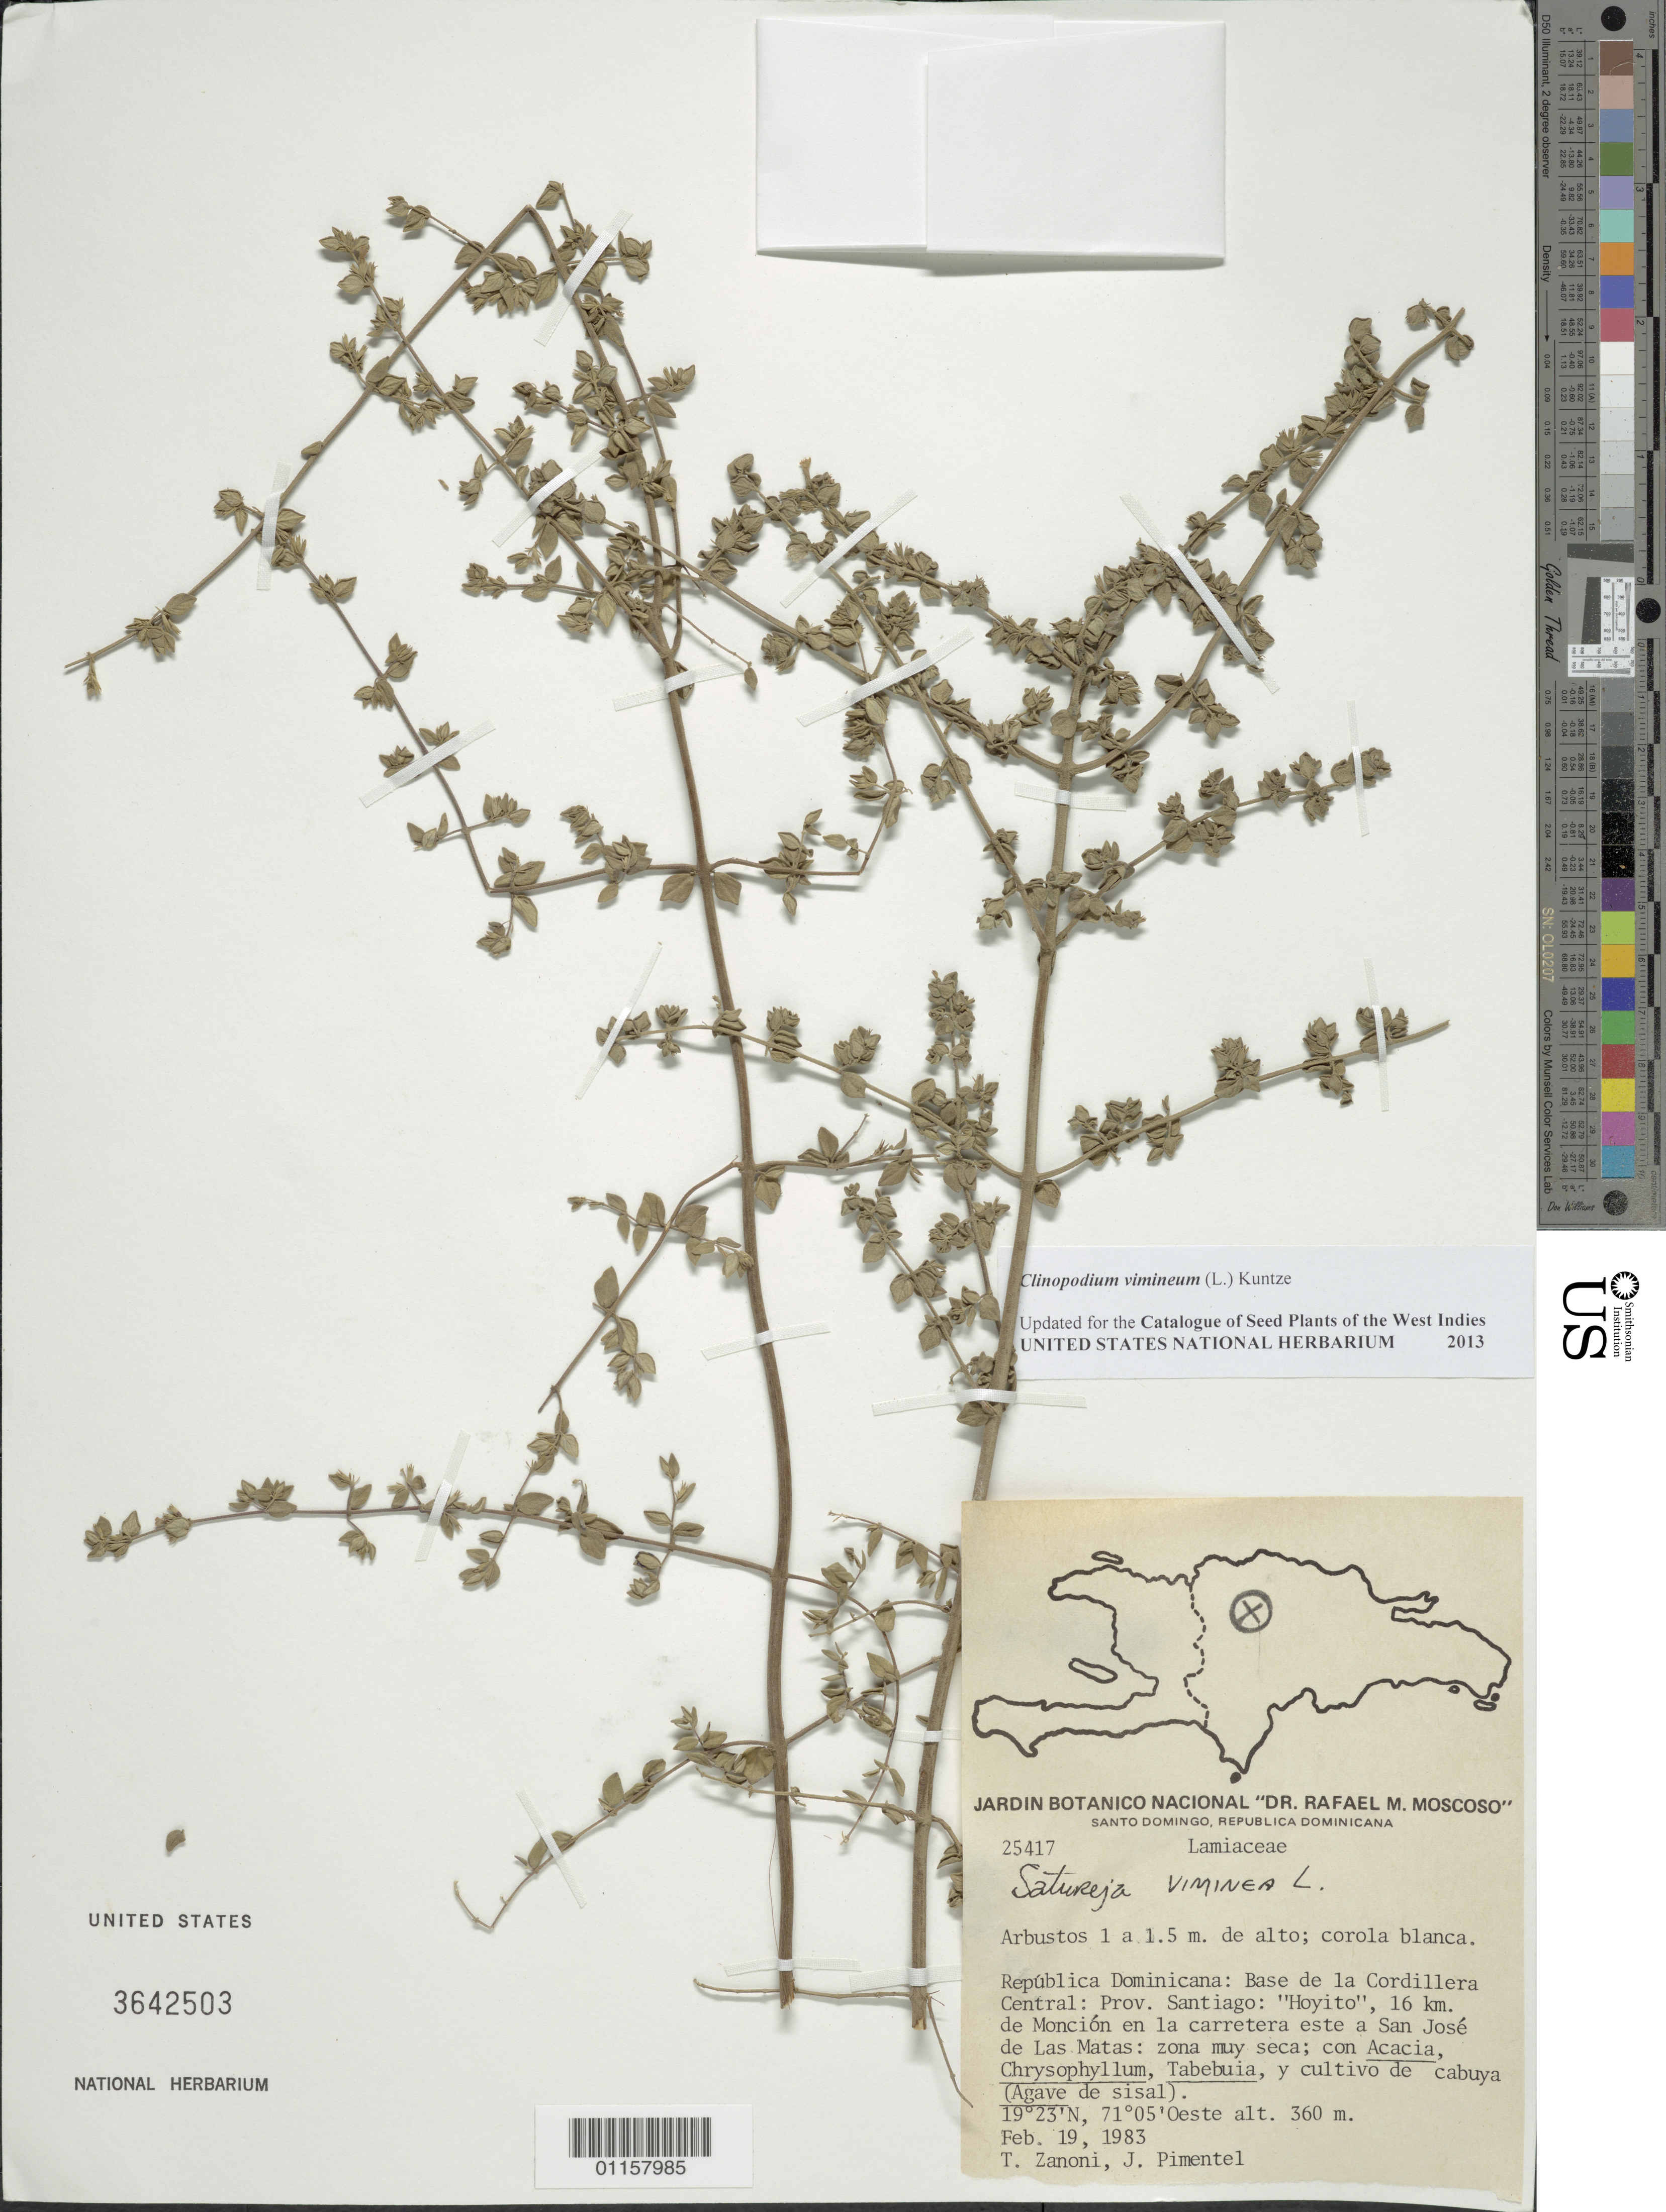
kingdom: Plantae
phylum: Tracheophyta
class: Magnoliopsida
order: Lamiales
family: Lamiaceae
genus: Clinopodium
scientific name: Clinopodium vimineum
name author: (L.) Kuntze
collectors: T. A. Zanoni & J. Pimentel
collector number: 25417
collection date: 1983-02-19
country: Dominican Republic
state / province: Santiago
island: Hispaniola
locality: Cordillera Central, base; "Hoyito", 16 km de Monción en la carretera este a San José de Las Matas.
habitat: Zona muy seca; con Acacia, Chrysophyllum, Tabebuia, y cultivo de cabuya (Agave de sisal).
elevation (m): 360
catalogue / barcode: US 3642503